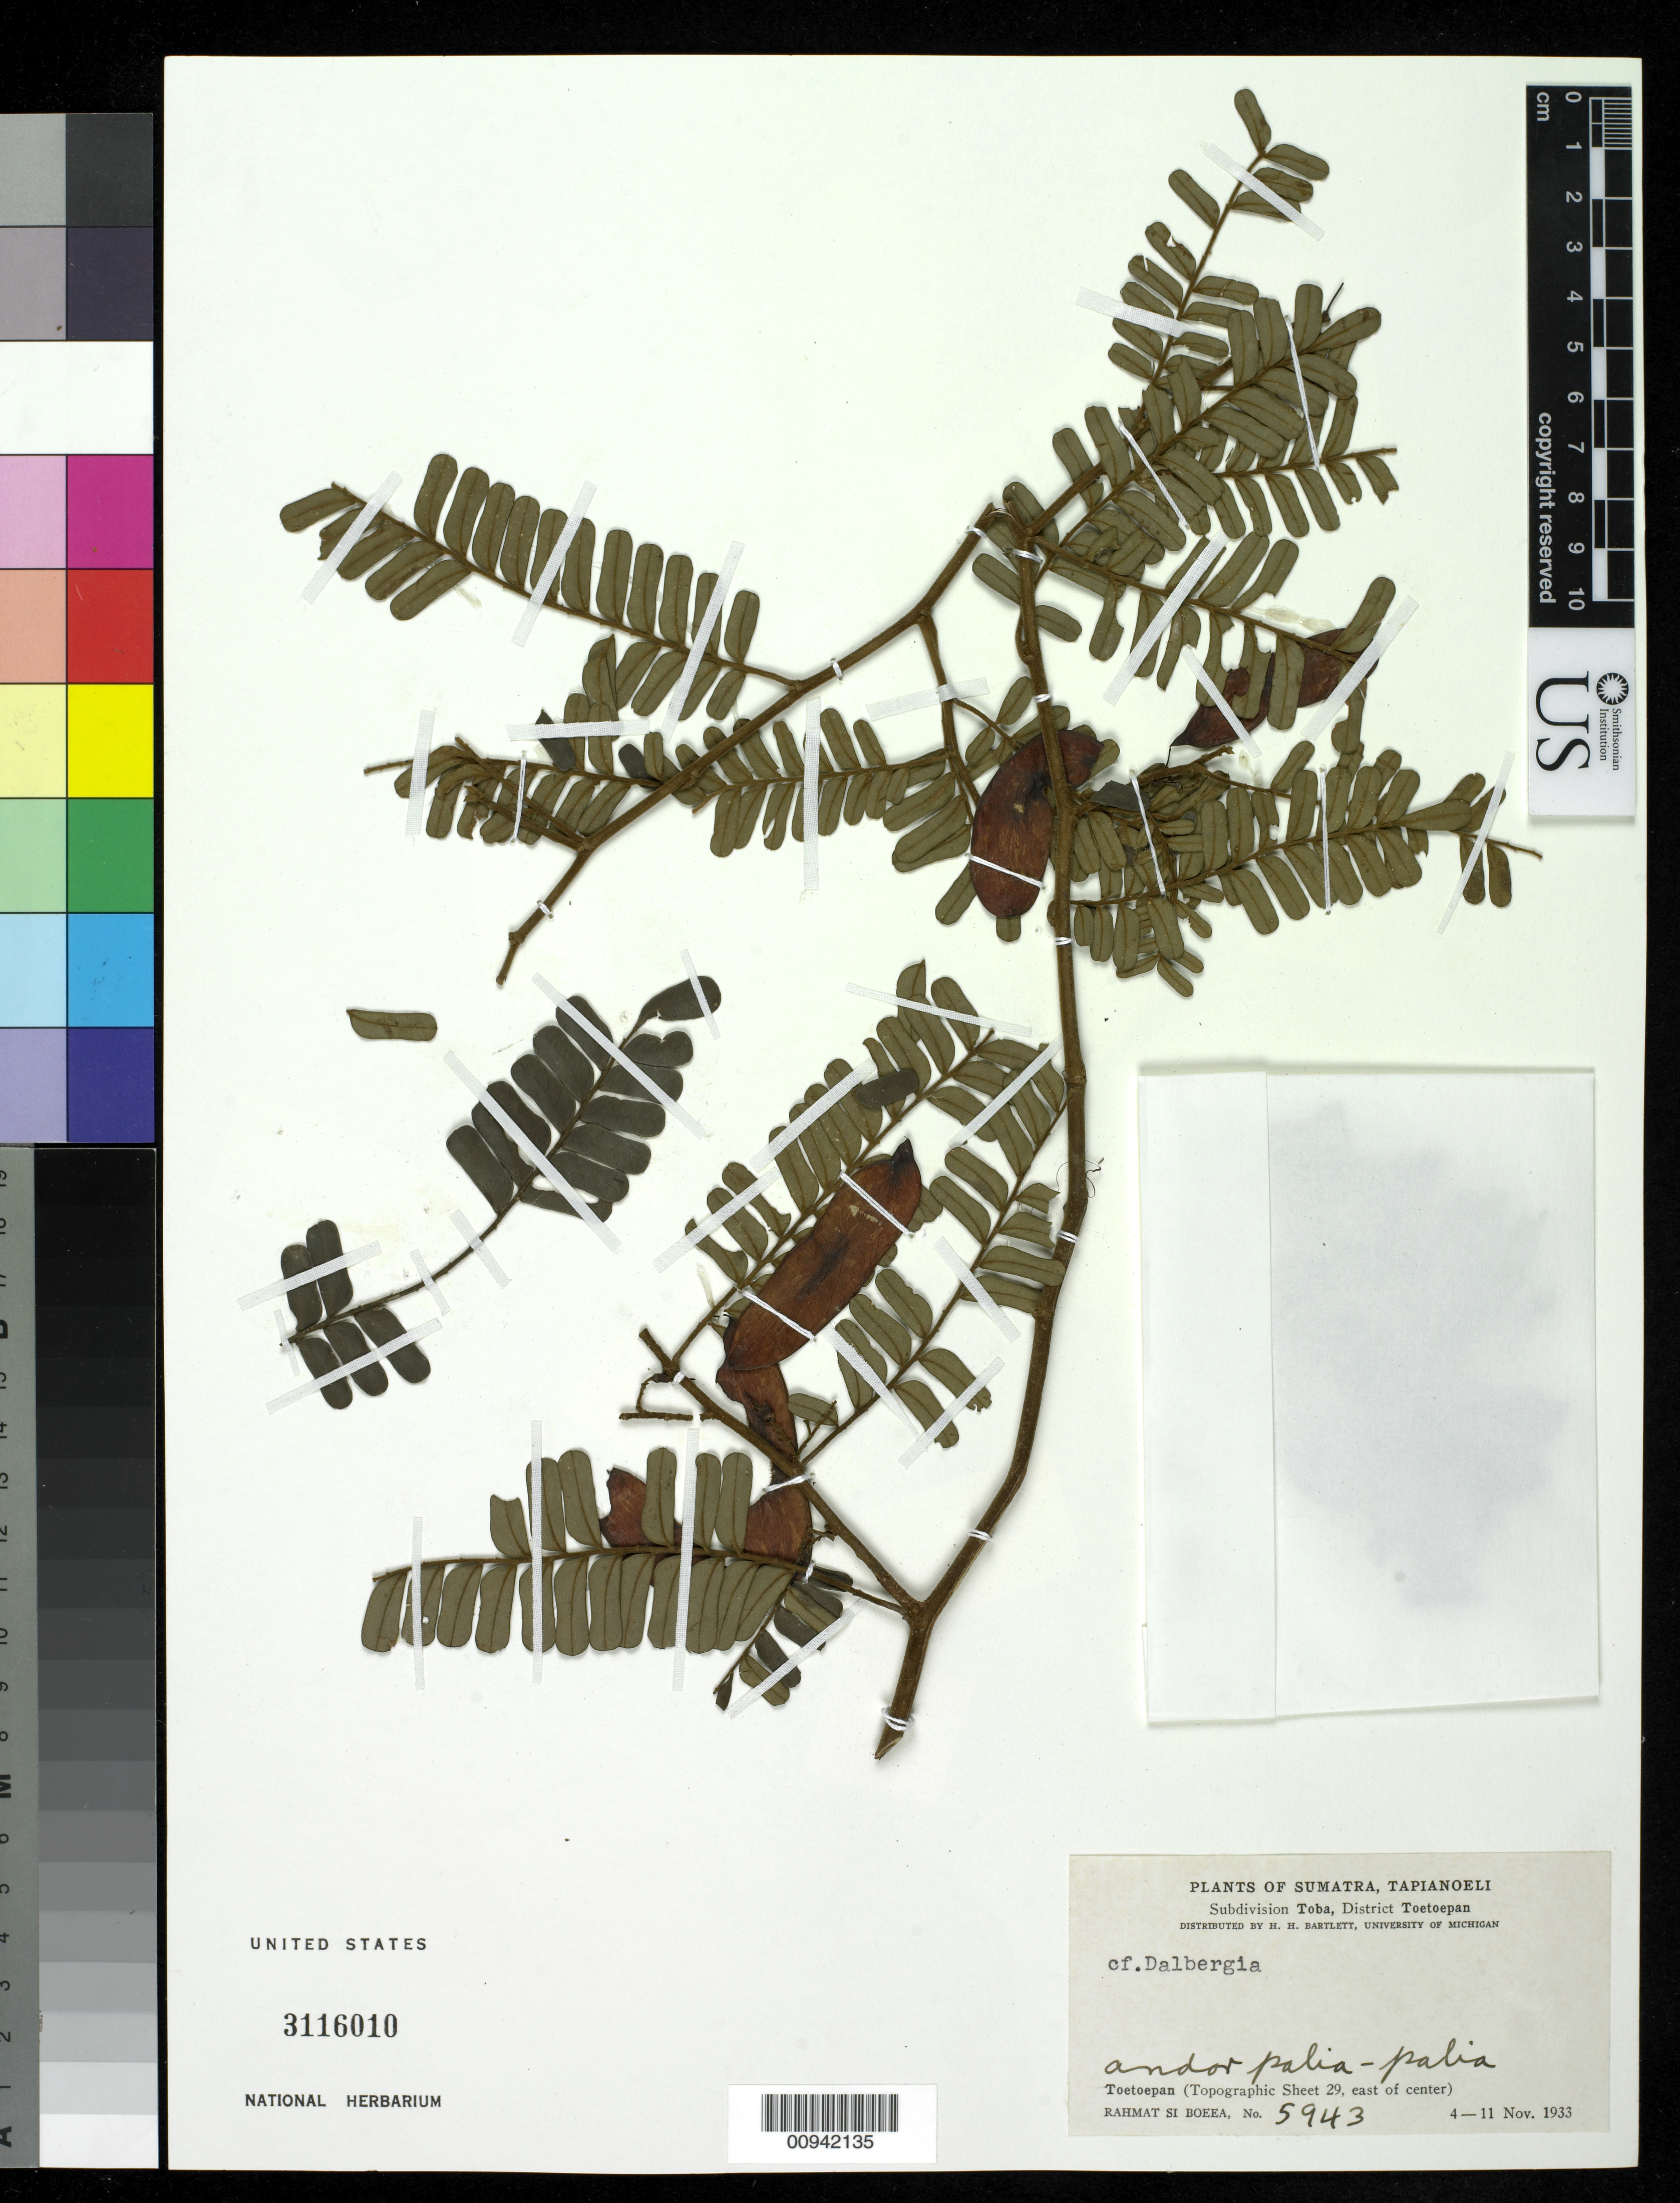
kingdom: Plantae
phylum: Tracheophyta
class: Magnoliopsida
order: Fabales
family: Fabaceae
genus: Dalbergia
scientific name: Dalbergia pinnata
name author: (Lour.) Prain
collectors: Rahmat Si Boeea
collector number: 5943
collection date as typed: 04 Nov 1933 to 11 Nov 1933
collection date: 1933-11-04/1933-11-11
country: Indonesia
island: Sumatra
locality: Tapianoeli, subdivision Toba, District Toetoepan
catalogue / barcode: US 3116010